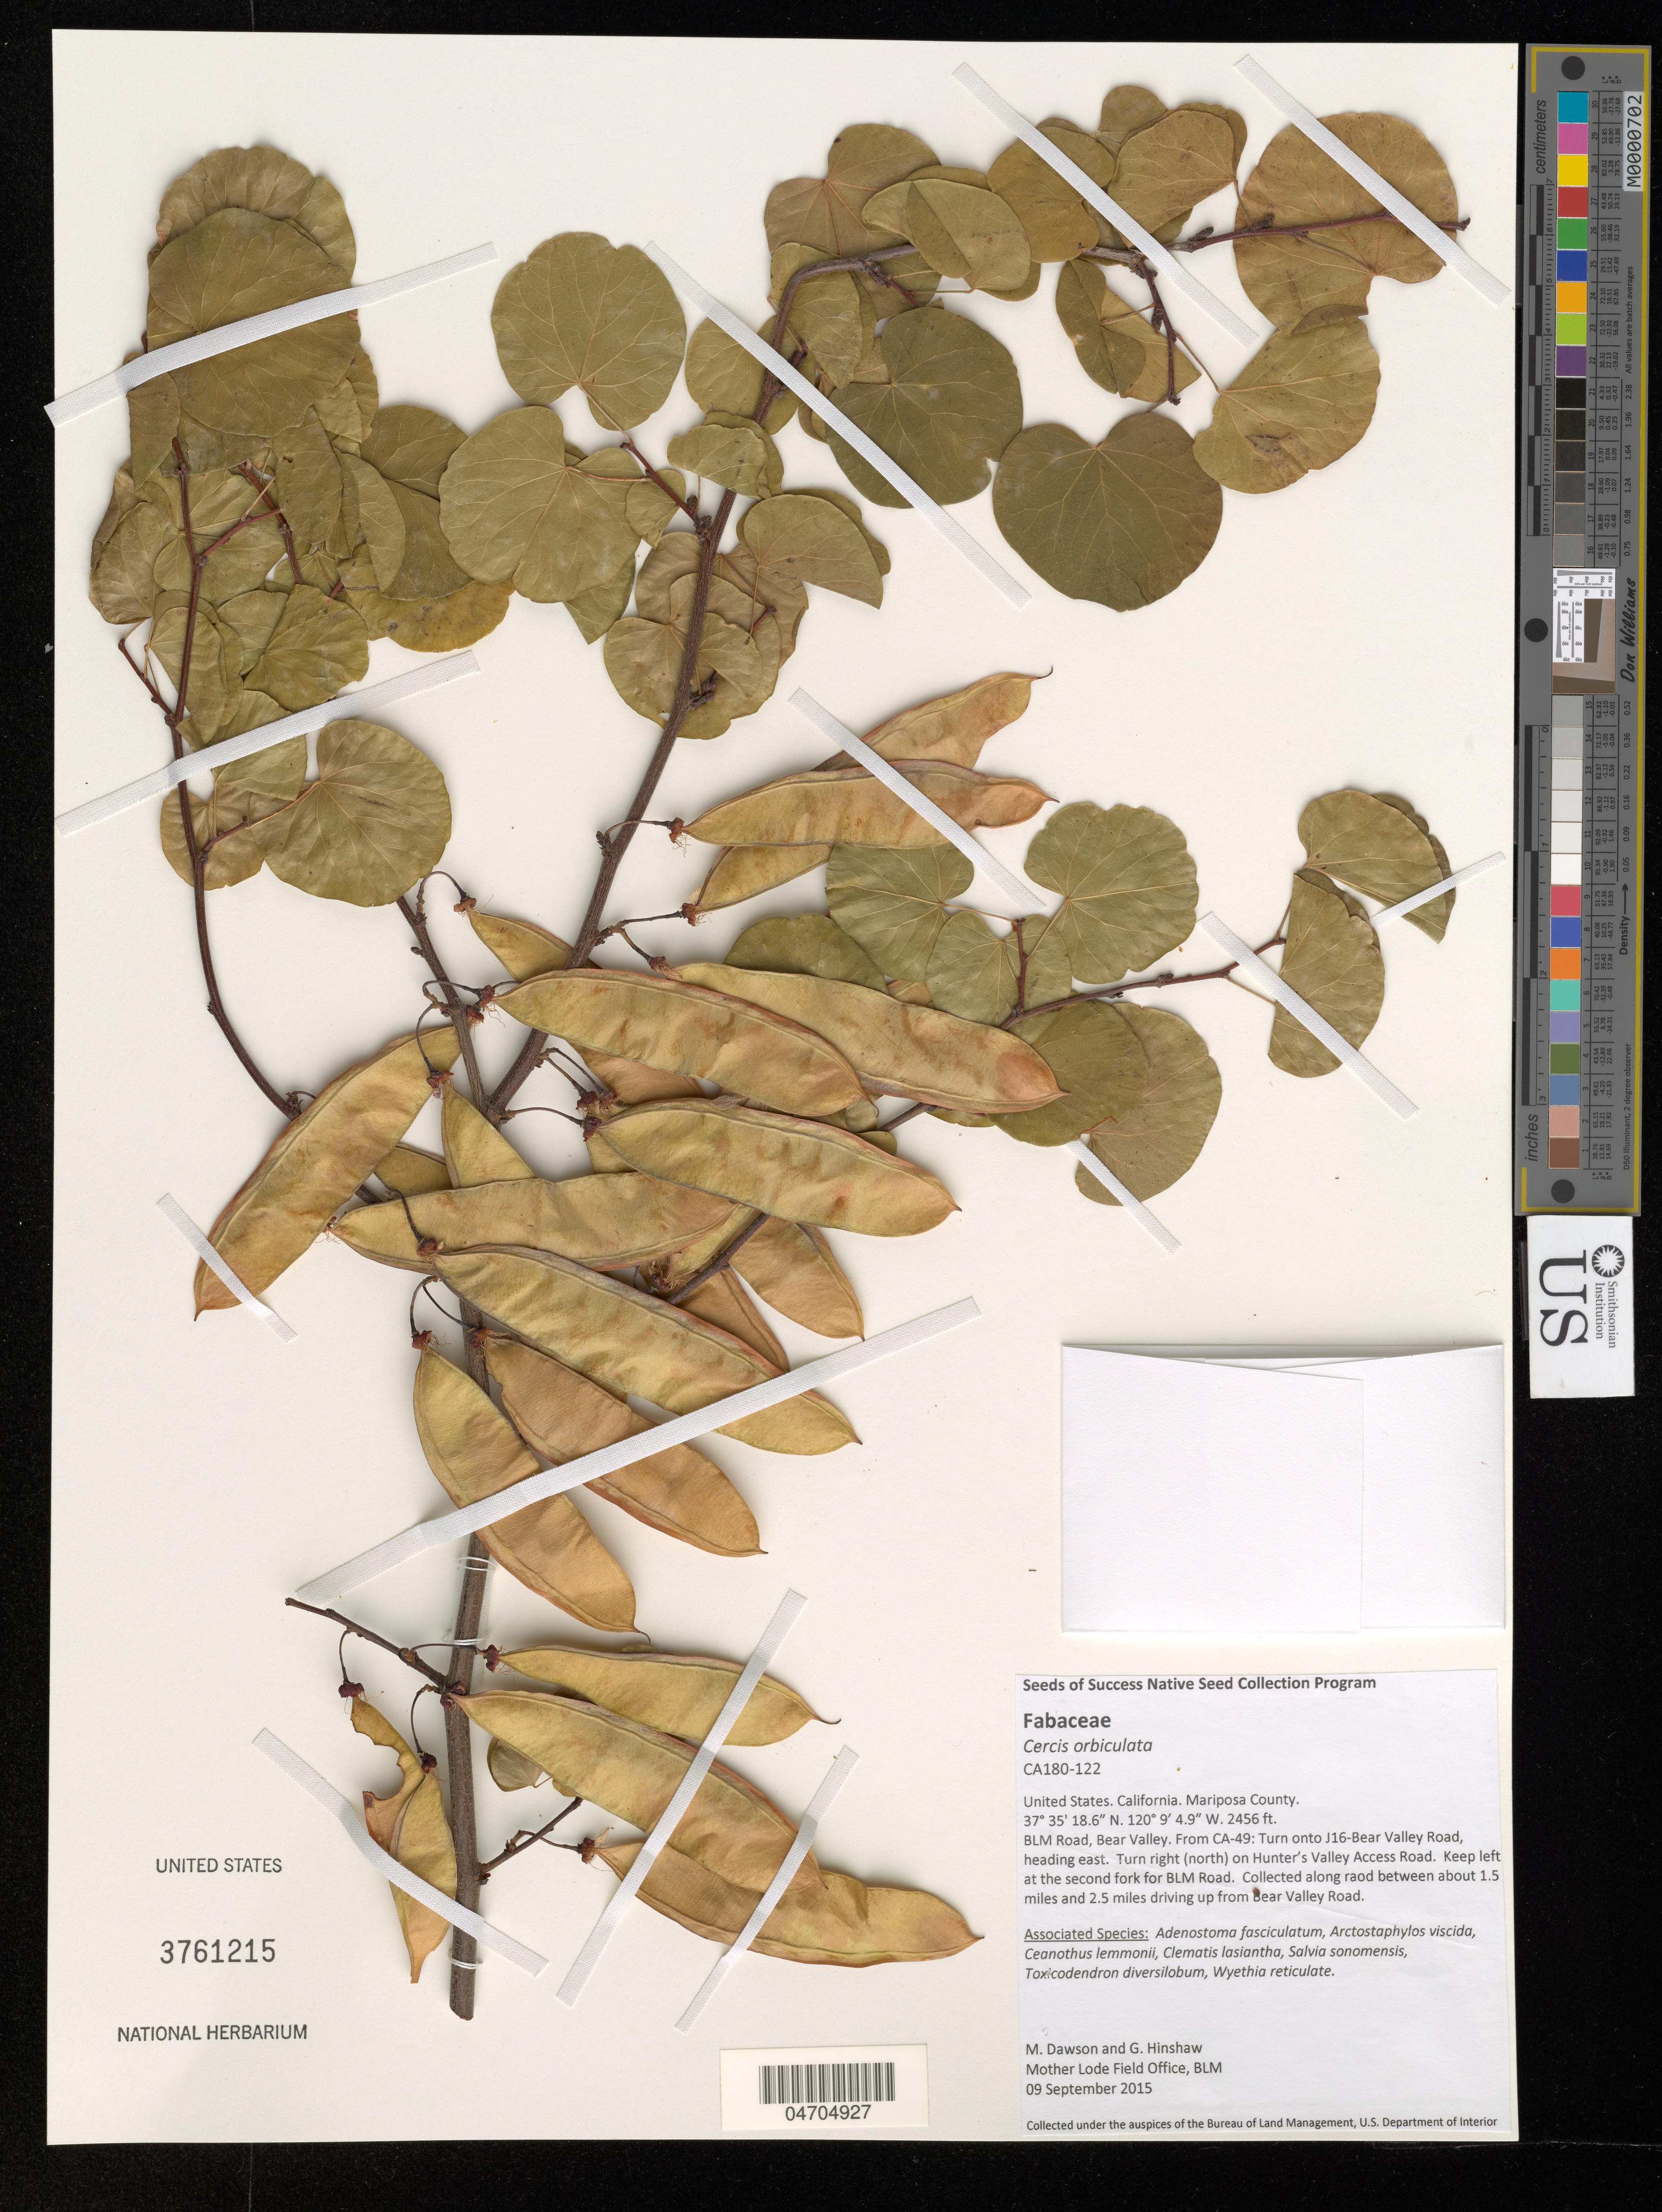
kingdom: Plantae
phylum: Tracheophyta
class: Magnoliopsida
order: Fabales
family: Fabaceae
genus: Cercis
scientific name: Cercis orbiculata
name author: Greene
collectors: M. Dawson & G. Hinshaw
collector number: CA180-122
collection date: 2015-09-09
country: United States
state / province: California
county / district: Mariposa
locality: Mariposa County. BLM Road, Bear Valley. From CA-49: Turn onto J16-Bear Valley Road, heading east. Turn right (north) on Hunter's Valley Access Road. Keep left at the second fork for BLM Road. Collected along road between about 1.5 miles and 2.5 miles driving up from Bear Valley Road..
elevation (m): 749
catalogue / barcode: US 3761215